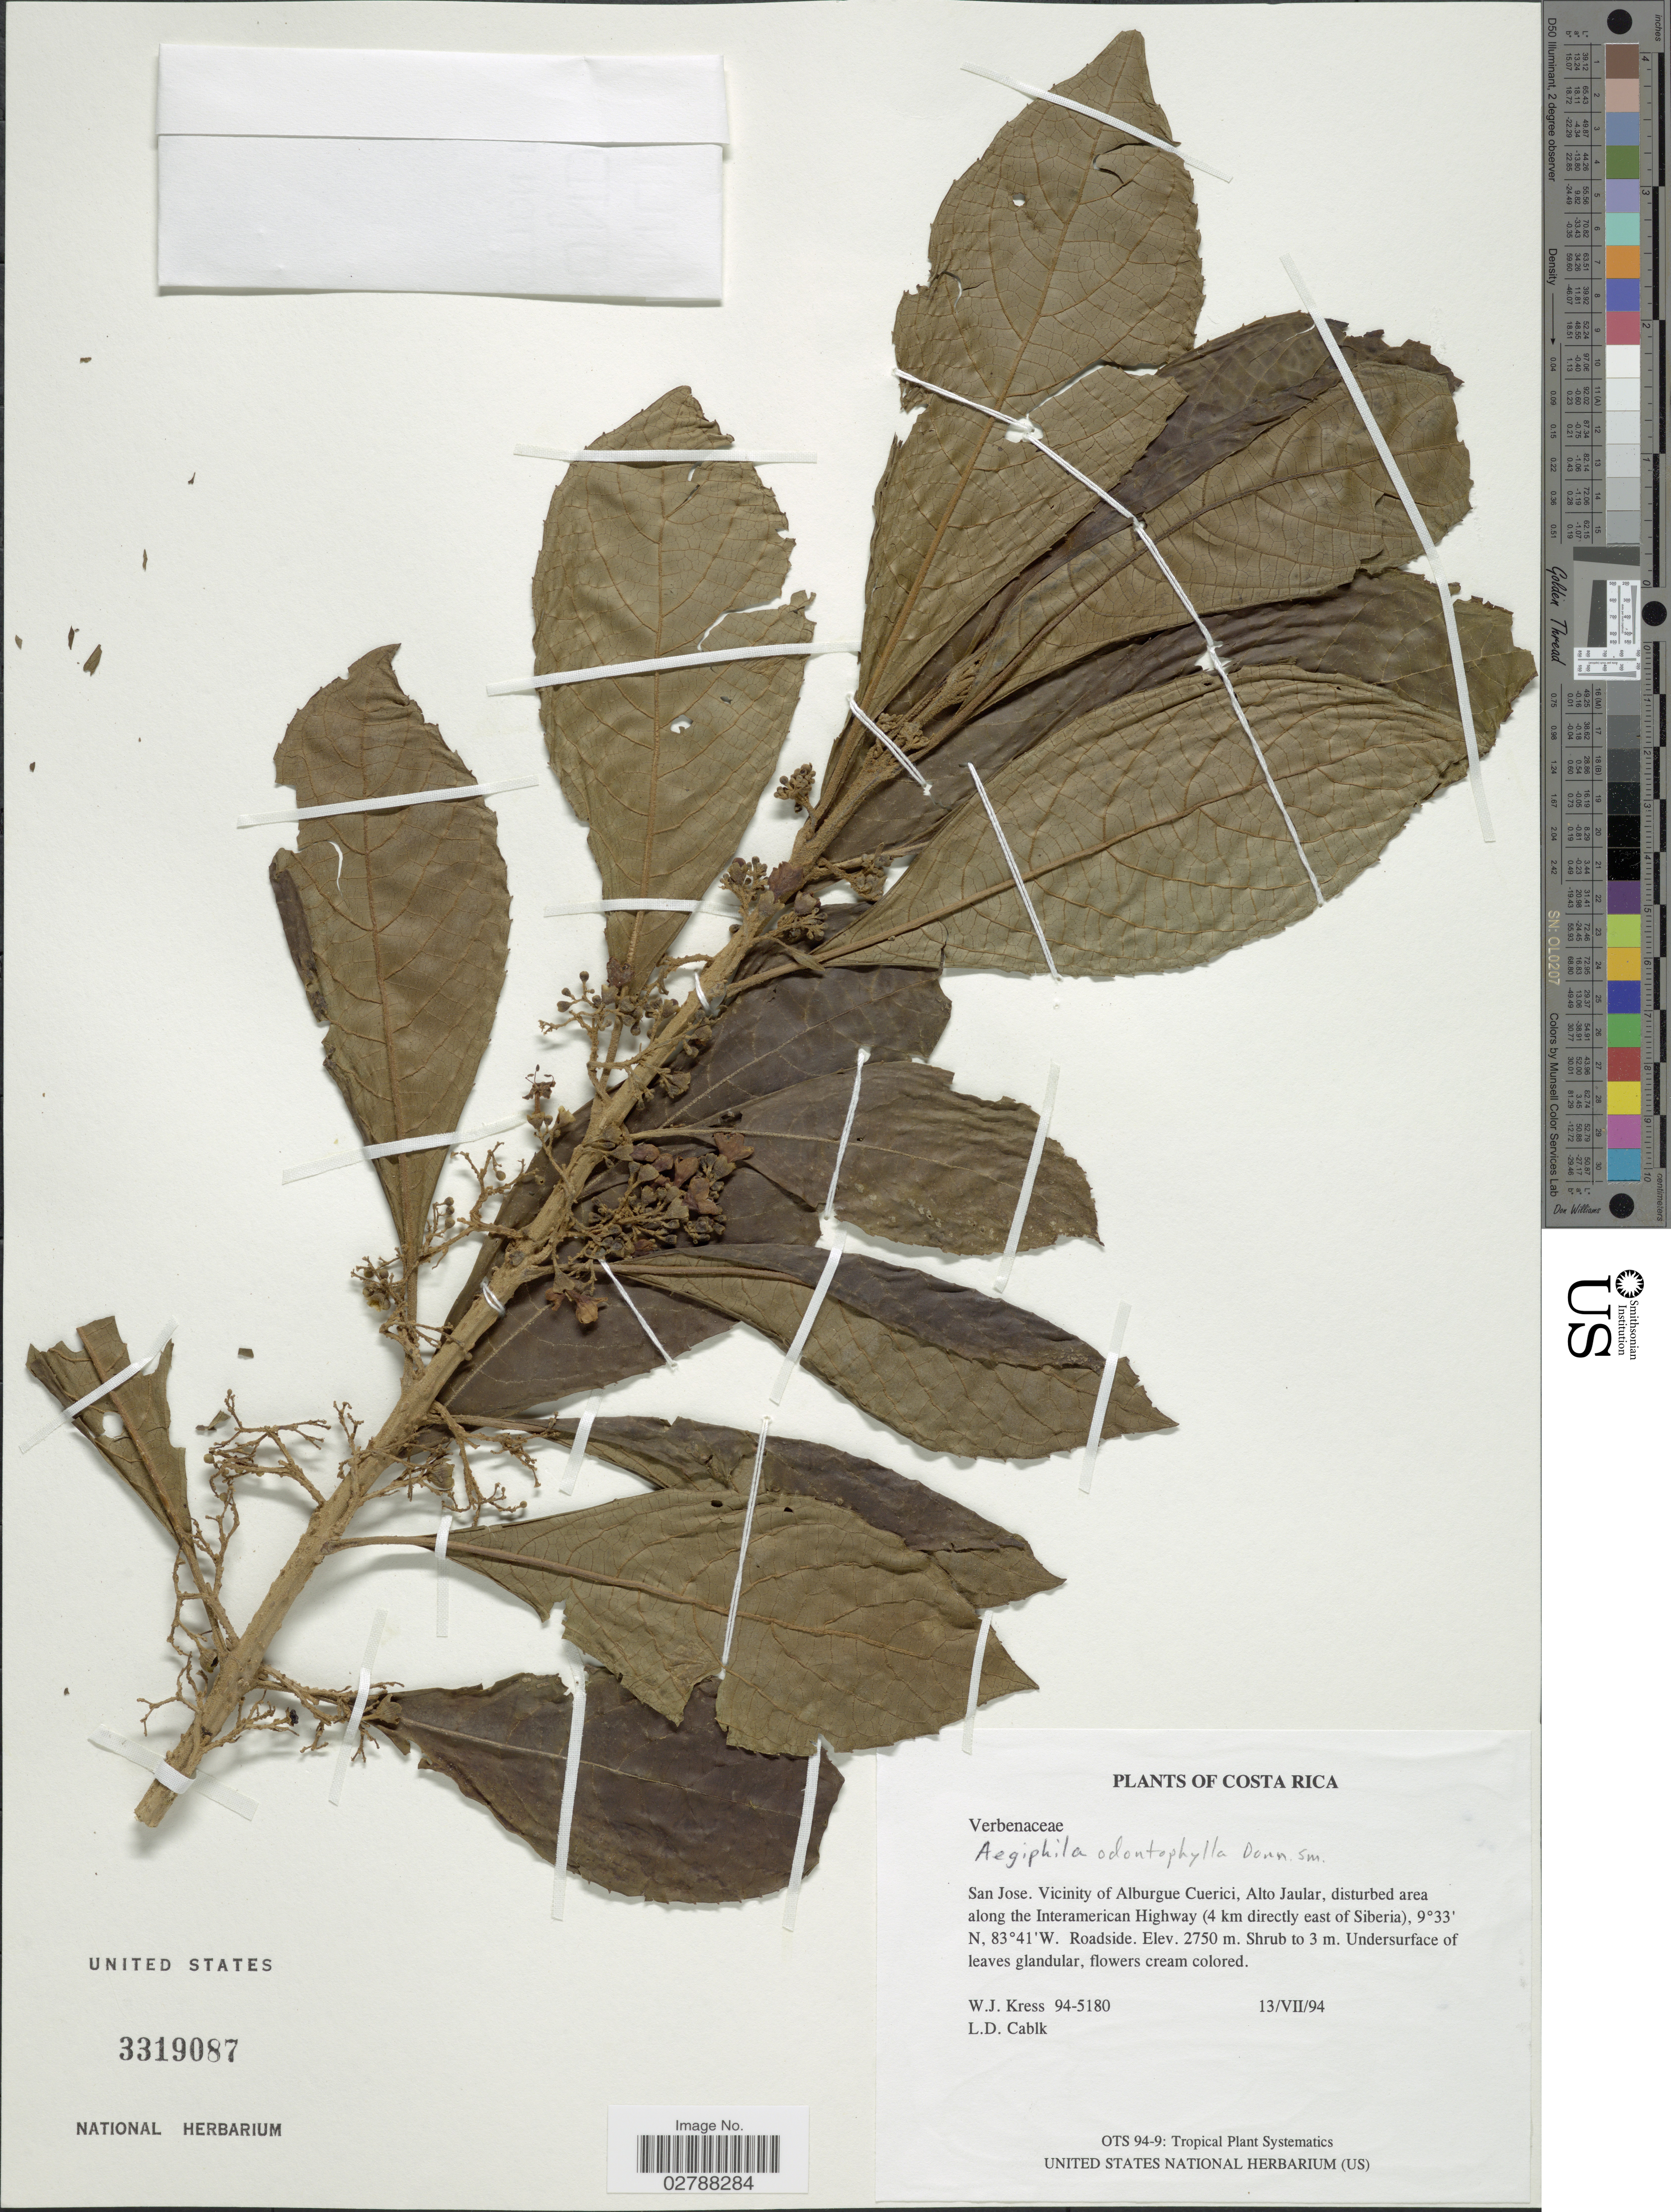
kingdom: Plantae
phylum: Tracheophyta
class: Magnoliopsida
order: Lamiales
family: Lamiaceae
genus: Aegiphila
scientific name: Aegiphila odontophylla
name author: Donn. Sm.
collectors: W. J. Kress & L. Cablk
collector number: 94-5180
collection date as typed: Transcribed d/m/y: 13/7/94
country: Costa Rica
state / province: San José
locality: Vicinity of Alburgue Cuerici, Alto Jaular, disturbed area along the Interamerican Highway (4 km directly east of Siberia)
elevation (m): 2750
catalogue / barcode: US 3319087